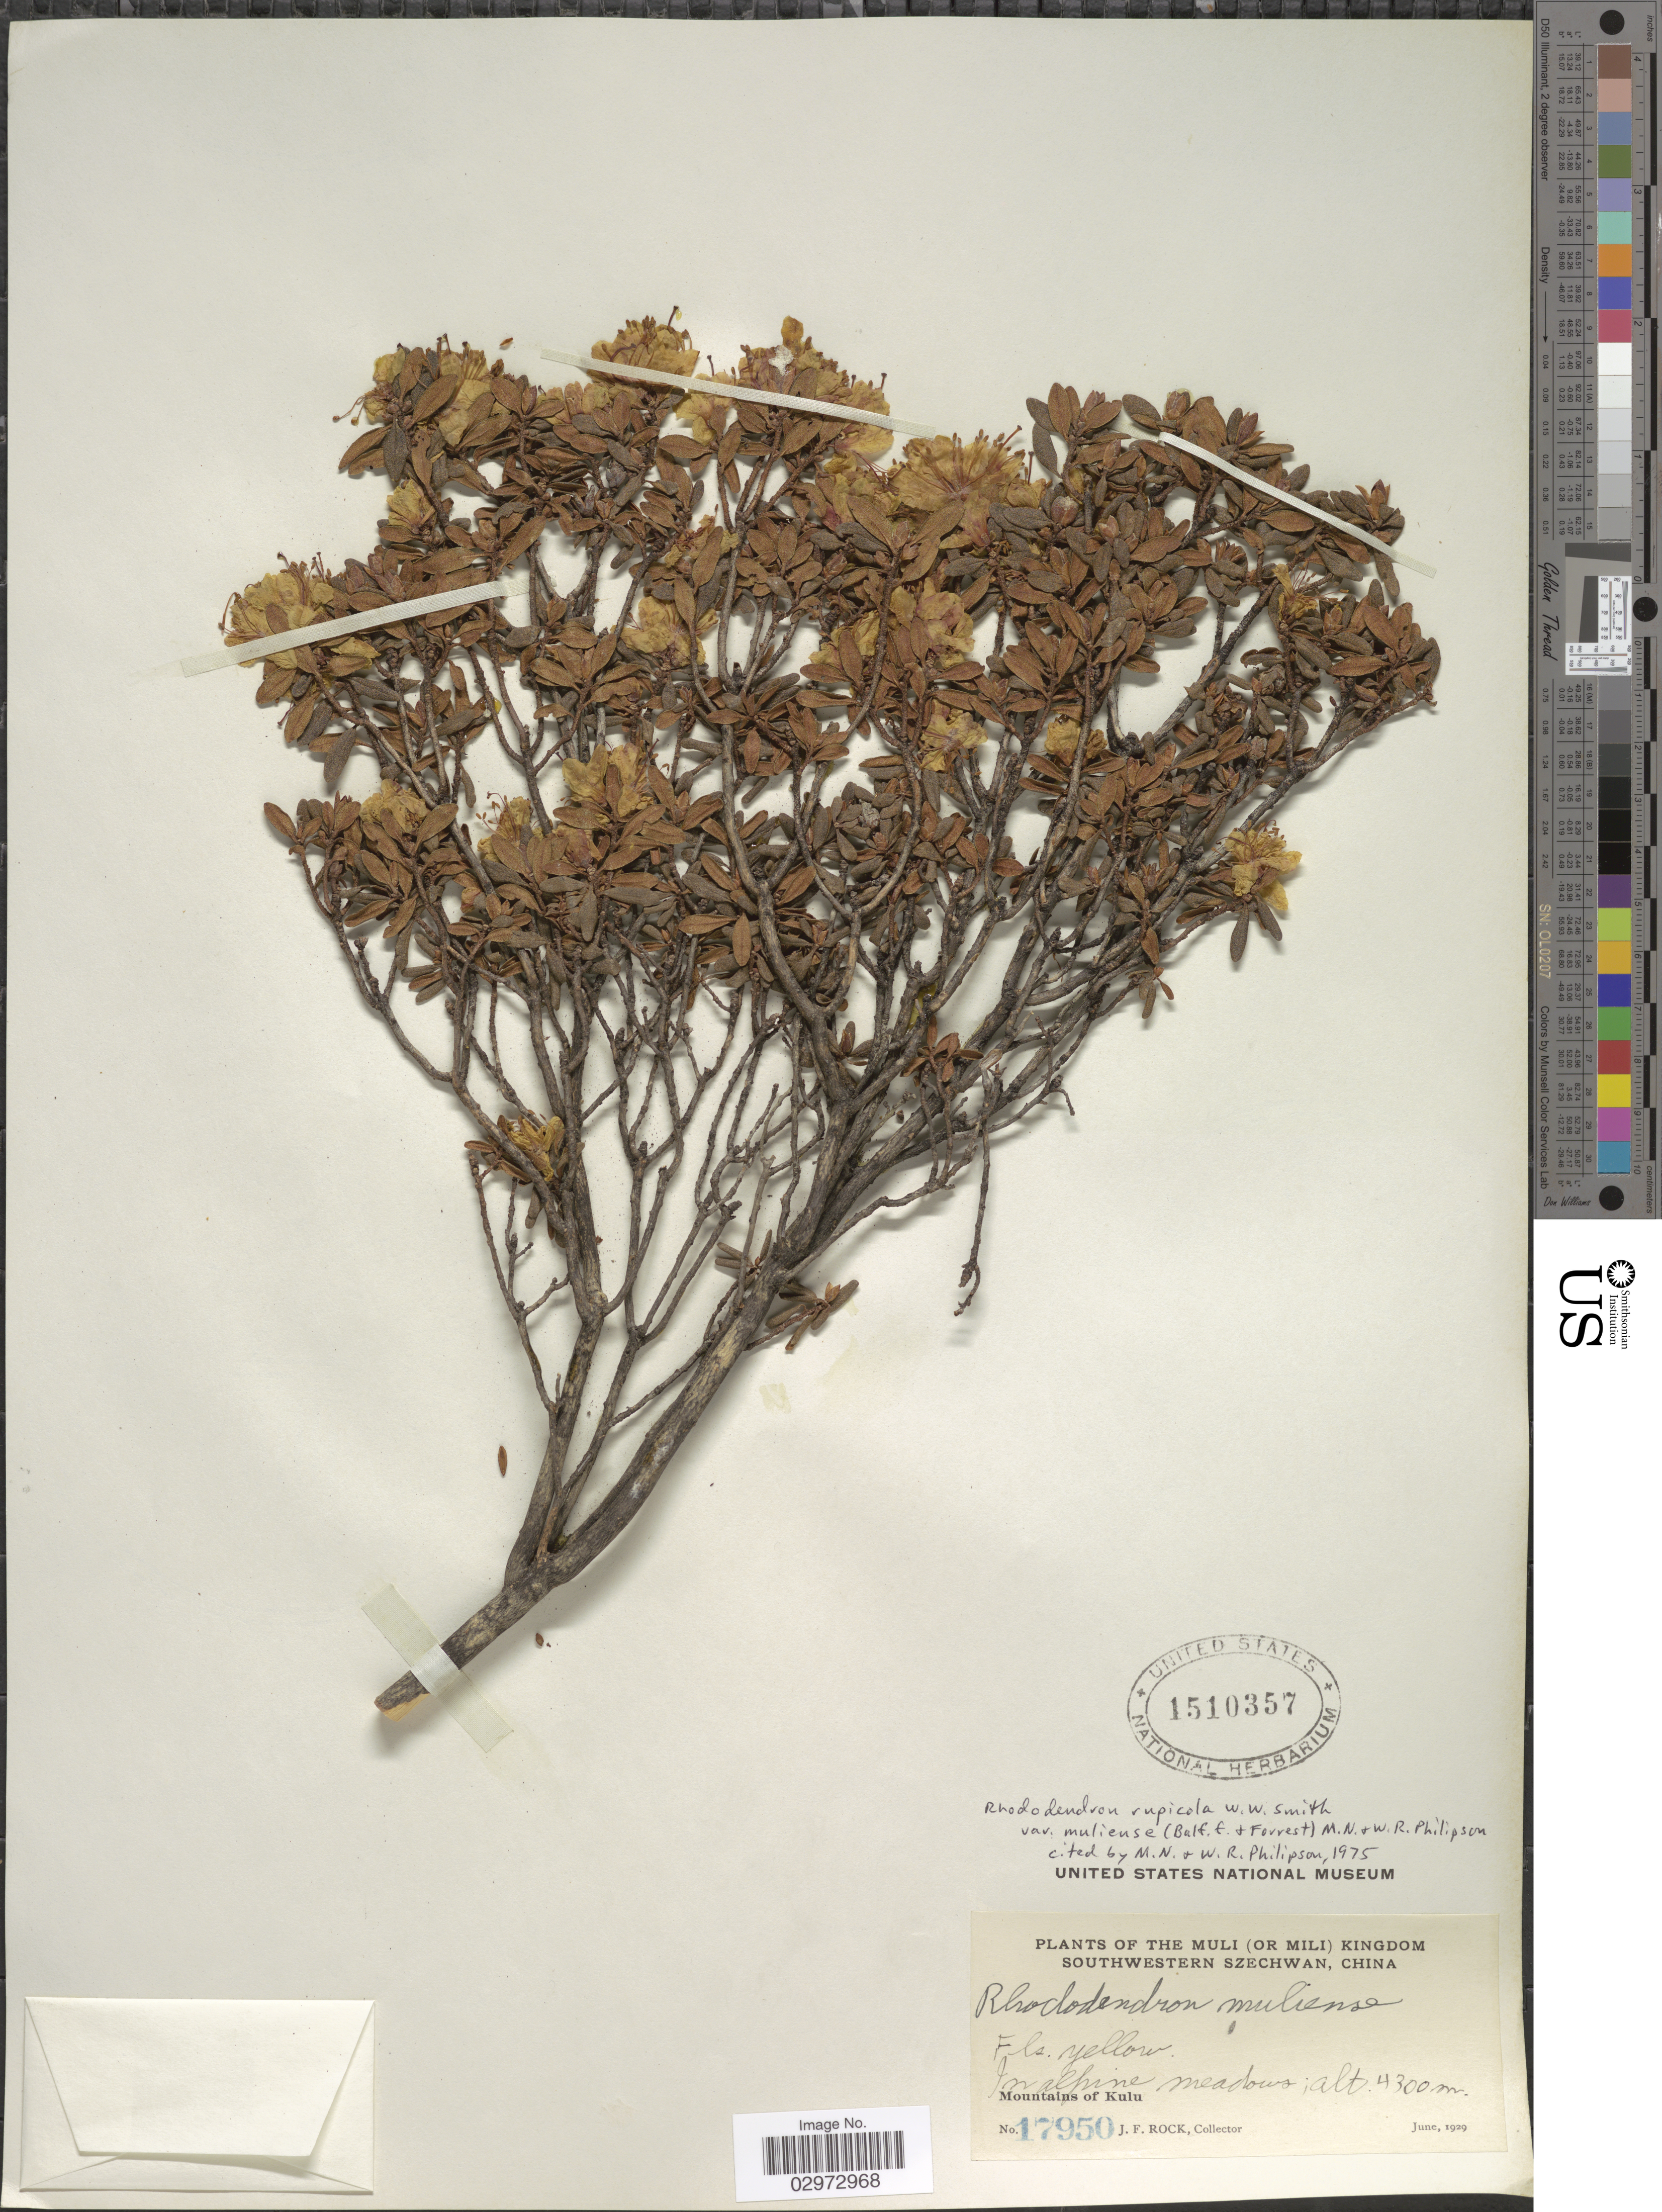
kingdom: Plantae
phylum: Tracheophyta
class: Magnoliopsida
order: Ericales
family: Ericaceae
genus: Rhododendron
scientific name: Rhododendron rupicola var. muliense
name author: (Balf. f. & Forrest) Philipson & M. N. Philipson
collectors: J. Rock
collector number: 17950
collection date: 1929-06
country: China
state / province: Sichuan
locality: Muli (or Mili) Kingdom, Southwestern Szechwan, Mountains of Kulu.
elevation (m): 4300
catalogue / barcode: US 1510357